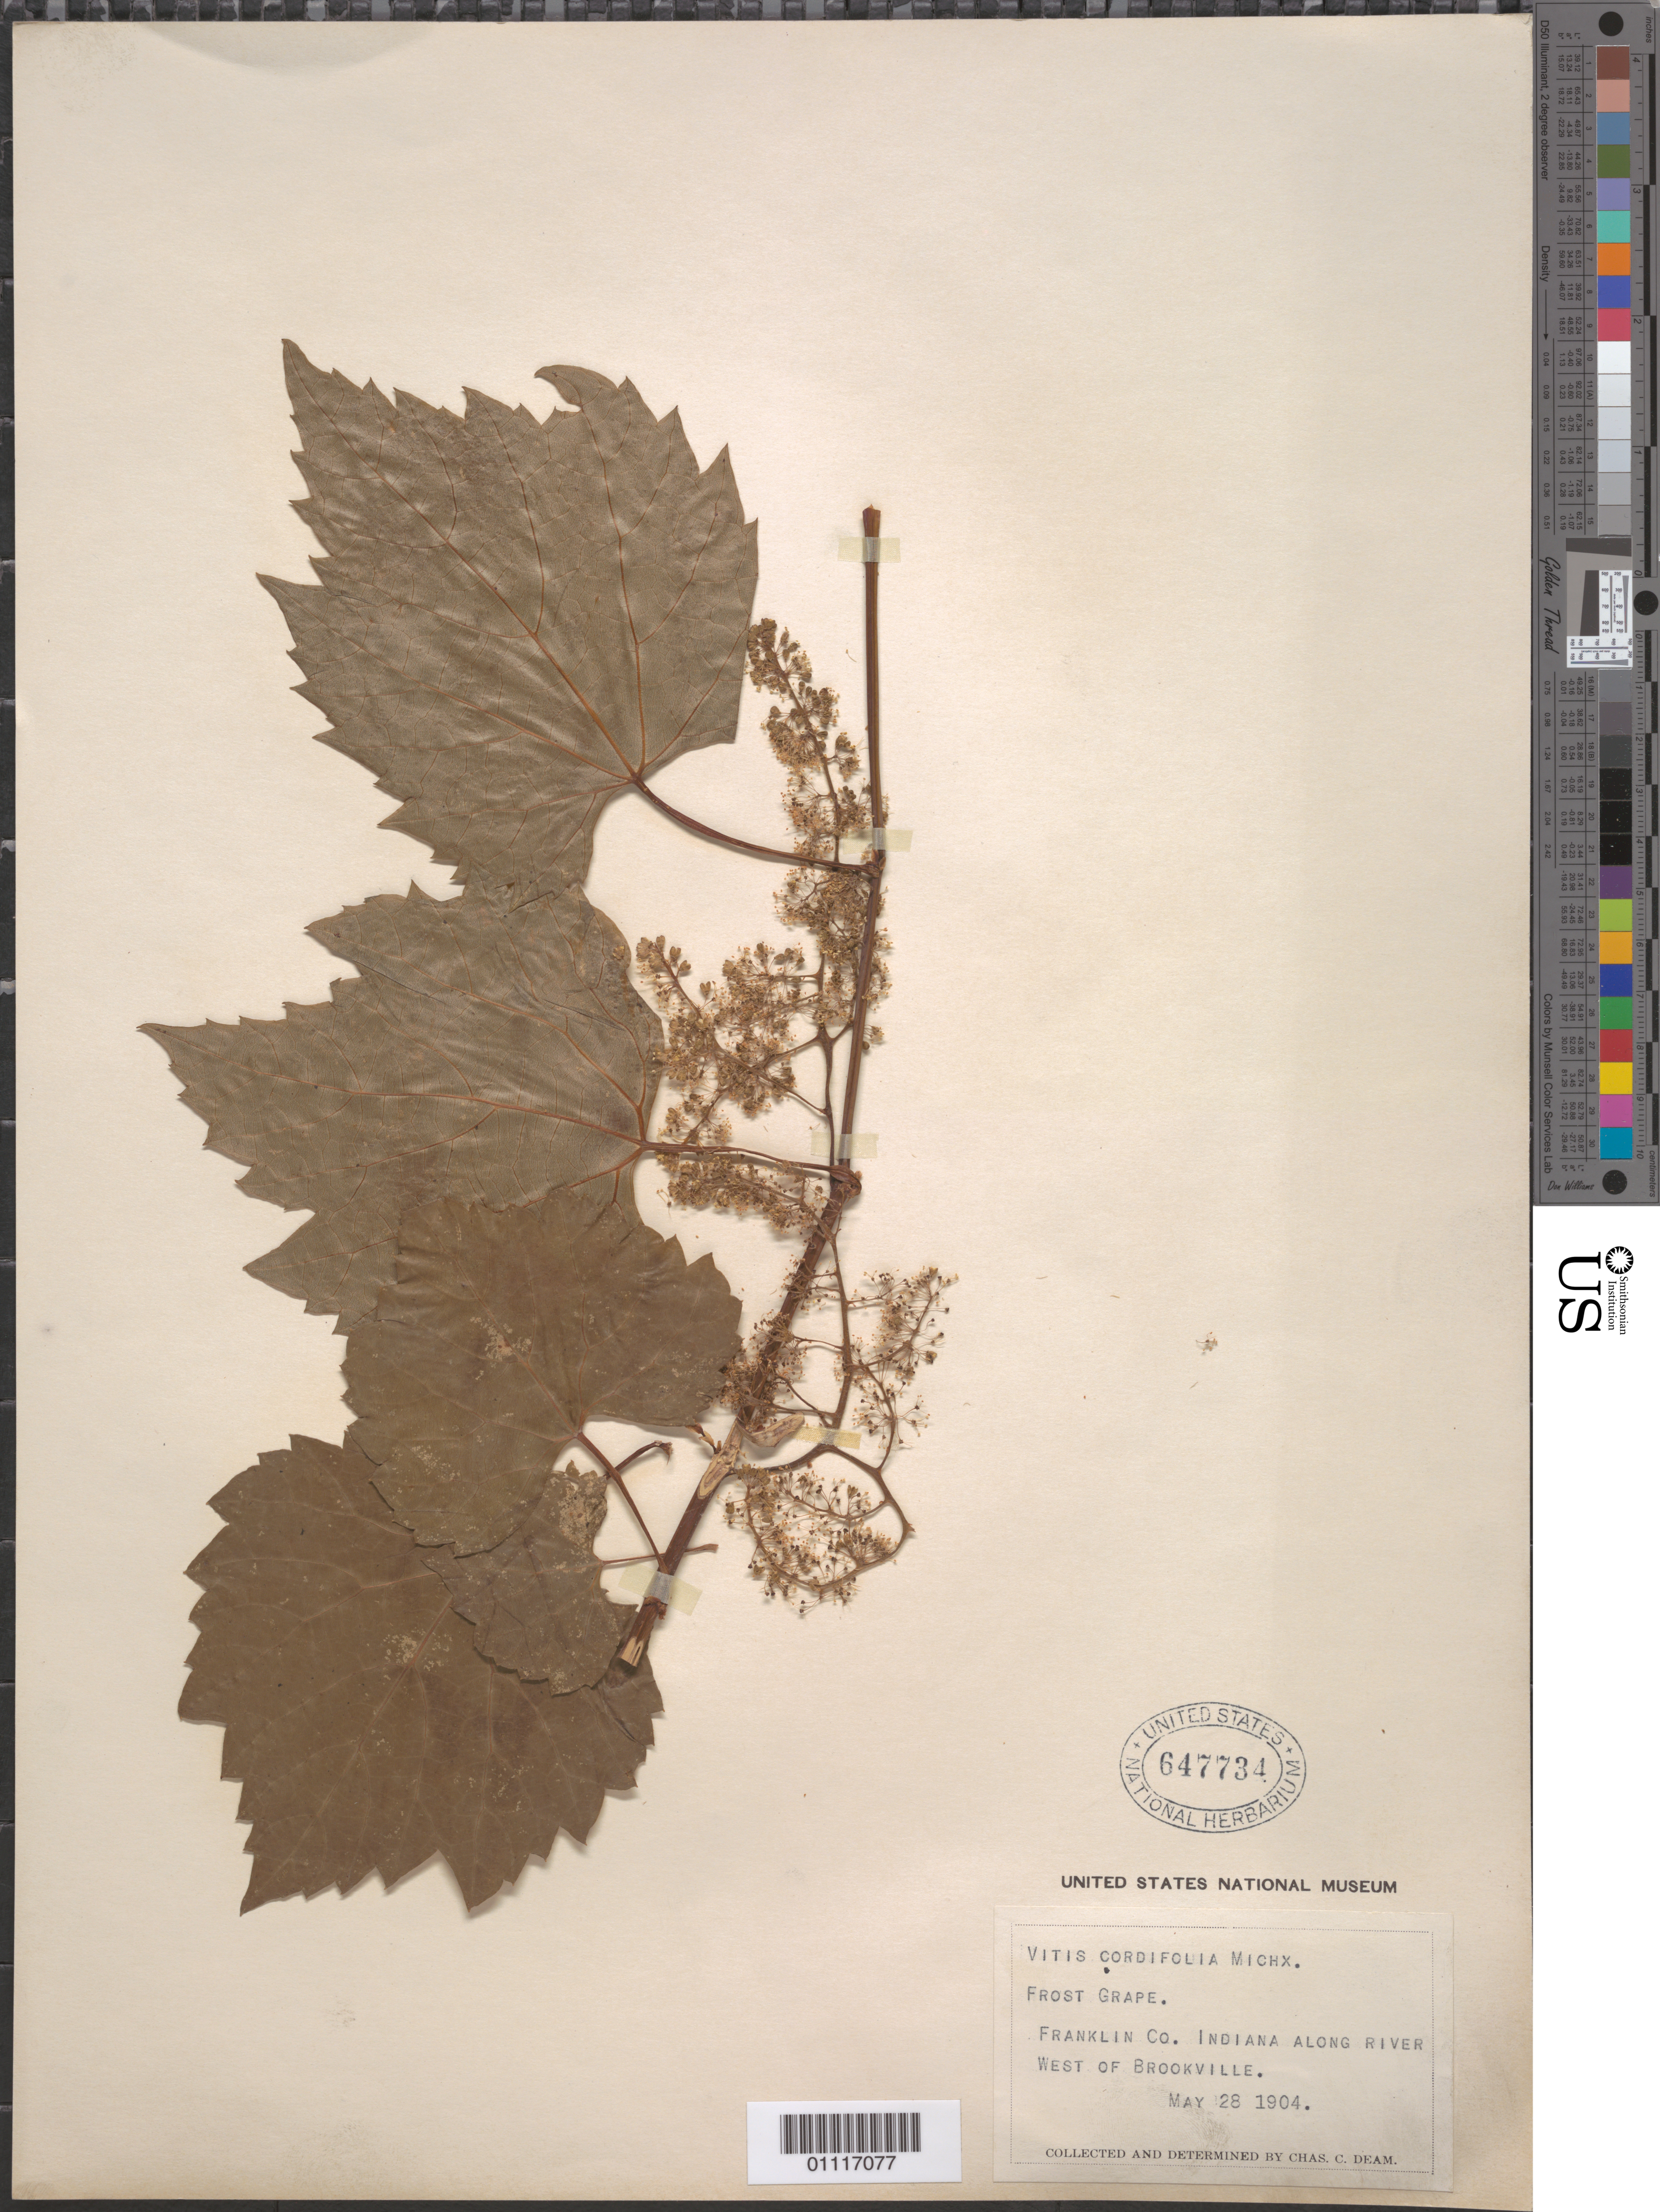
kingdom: Plantae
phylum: Tracheophyta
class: Magnoliopsida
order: Vitales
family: Vitaceae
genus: Vitis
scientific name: Vitis cordifolia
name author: Michx.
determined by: Deam, C. C.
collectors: C. C. Deam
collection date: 1904-05-28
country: United States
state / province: Indiana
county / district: Franklin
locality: along river, west of Brookville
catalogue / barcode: US 647734